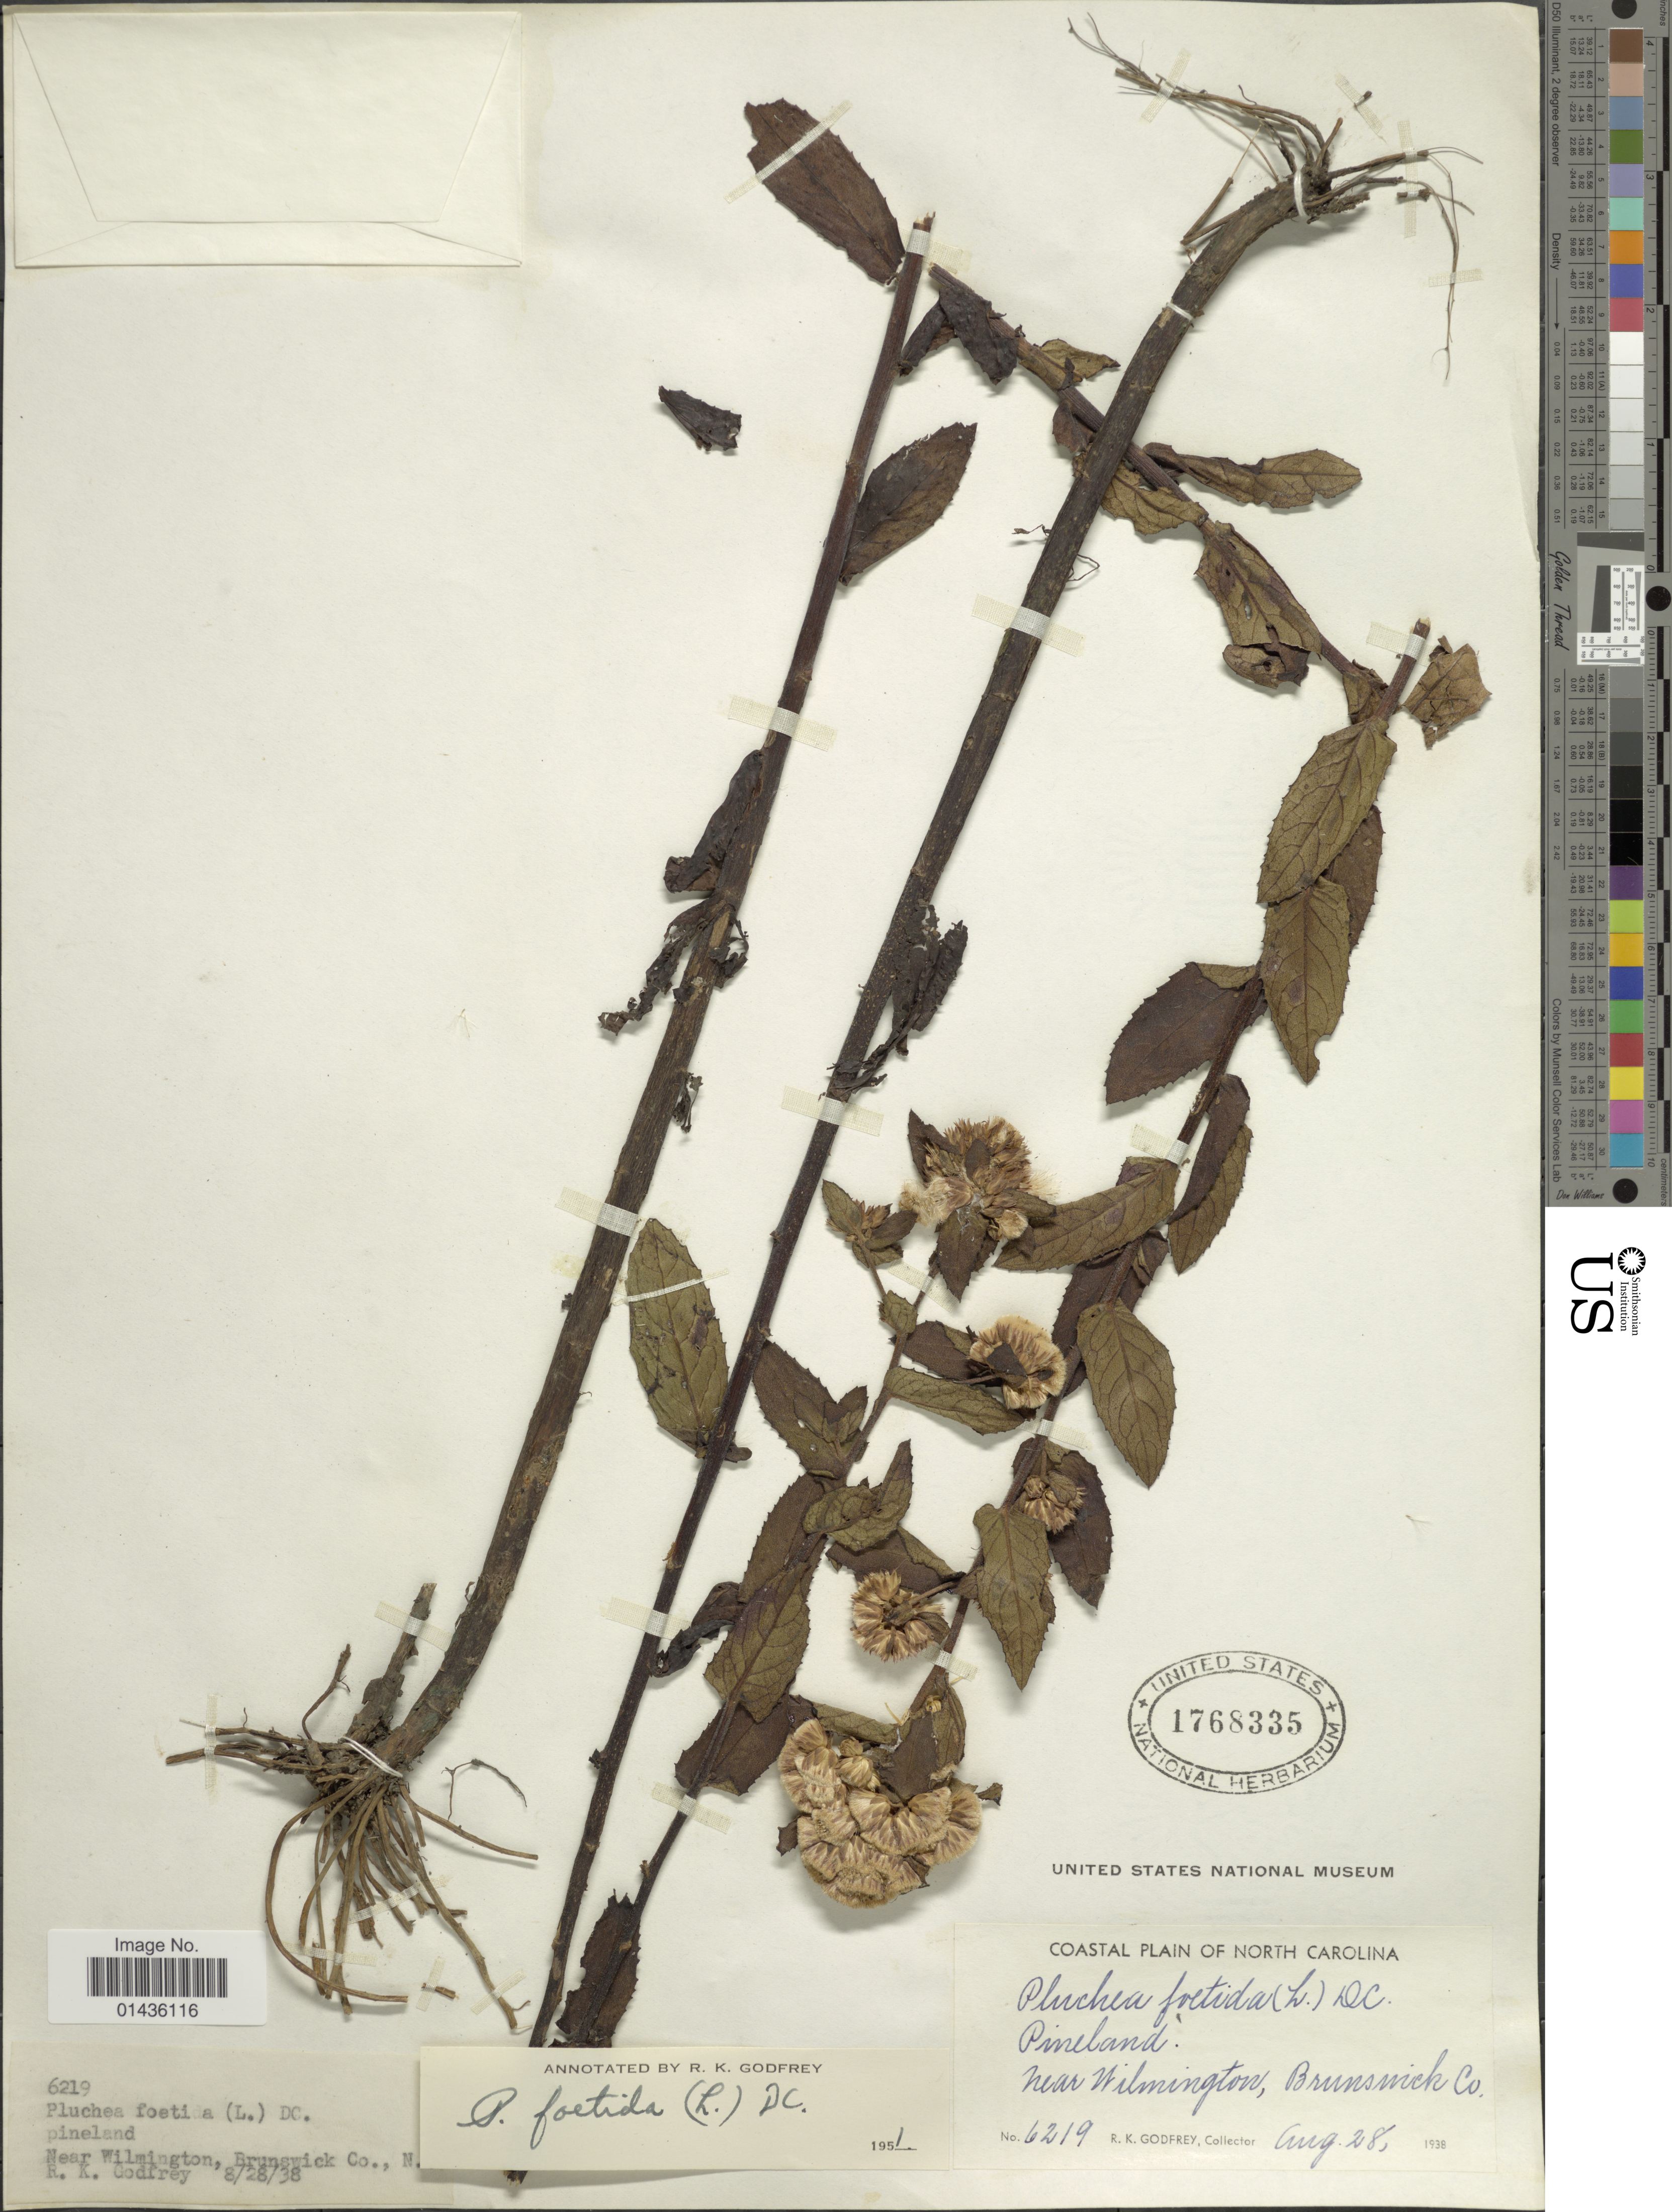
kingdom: Plantae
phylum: Tracheophyta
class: Magnoliopsida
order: Asterales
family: Asteraceae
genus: Pluchea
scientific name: Pluchea foetida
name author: (L.) DC.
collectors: R. K. Godfrey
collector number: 6219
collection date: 1938-08-28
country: United States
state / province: North Carolina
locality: Pineland, near Wilmington, Brunswick Co.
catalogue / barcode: US 1768335